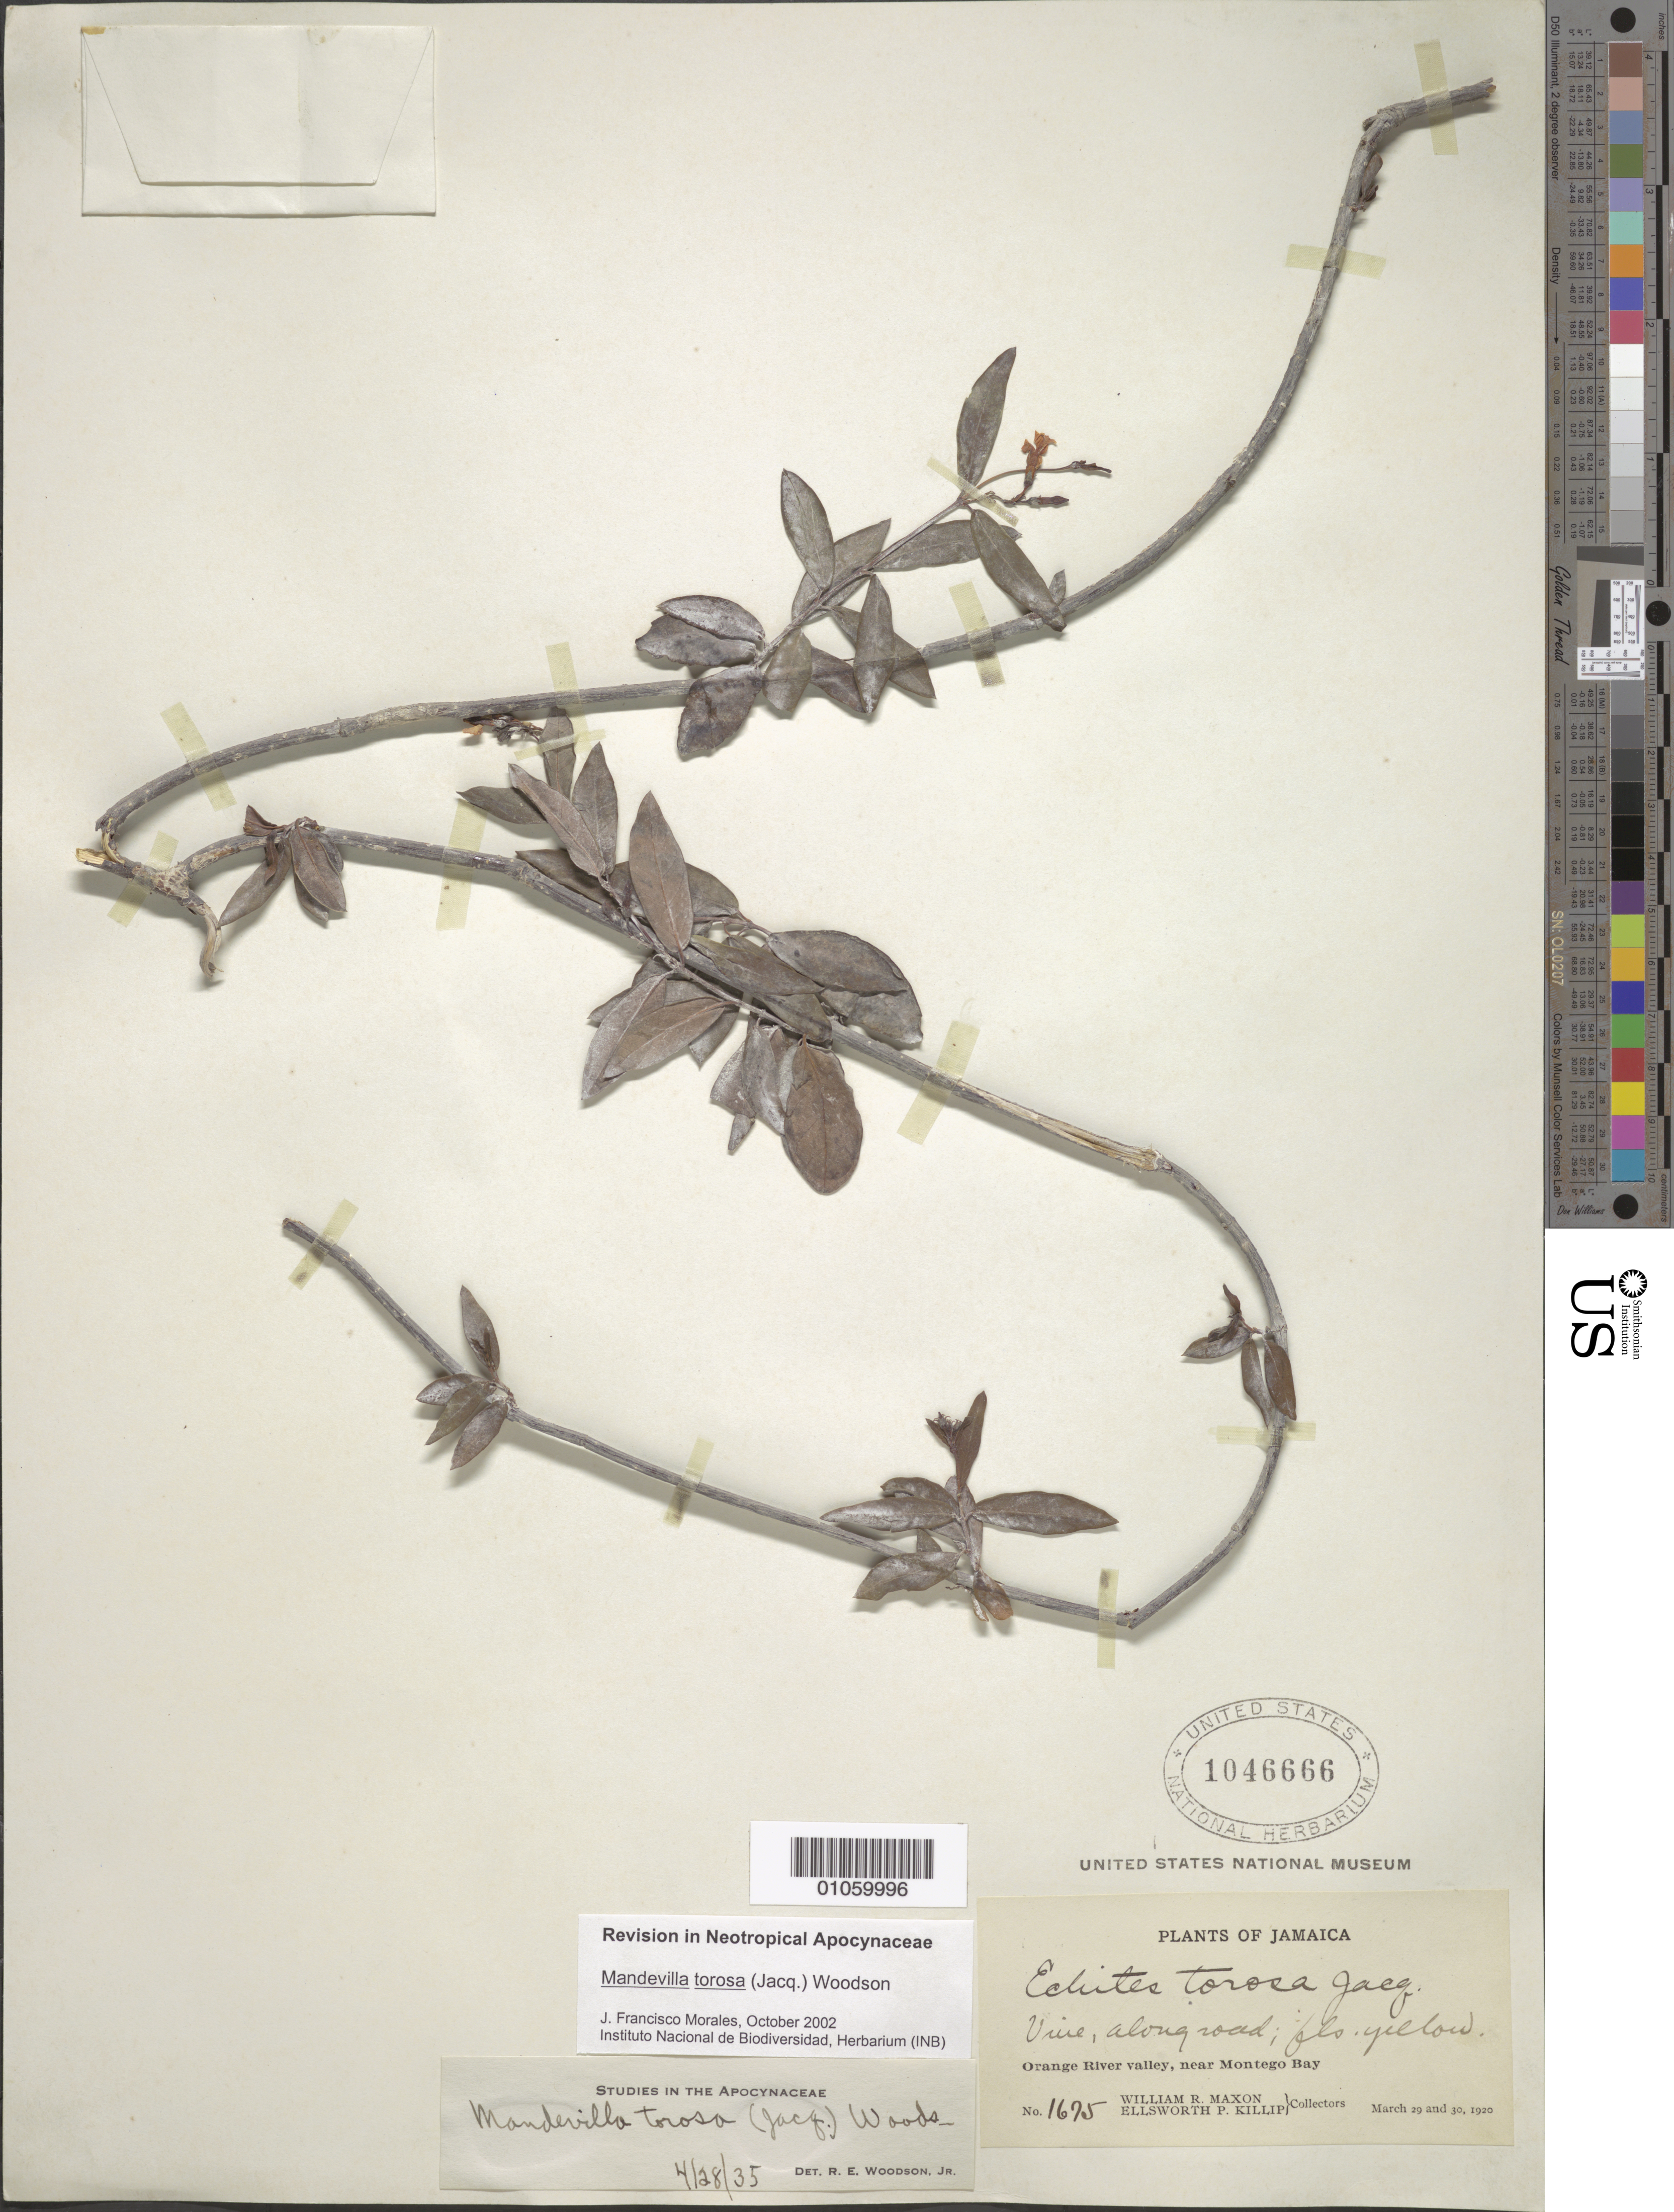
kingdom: Plantae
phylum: Tracheophyta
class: Magnoliopsida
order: Gentianales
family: Apocynaceae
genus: Mandevilla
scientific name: Mandevilla torosa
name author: (Jacq.) Woodson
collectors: W. R. Maxon & E. P. Killip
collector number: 1675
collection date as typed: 29 Mar 1920 to 30 Mar 1920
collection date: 1920-03-29/1920-03-30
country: Jamaica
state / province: Clarendon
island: Jamaica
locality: Along road in Orange River valley, near Montego Bay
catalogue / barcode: US 1046666